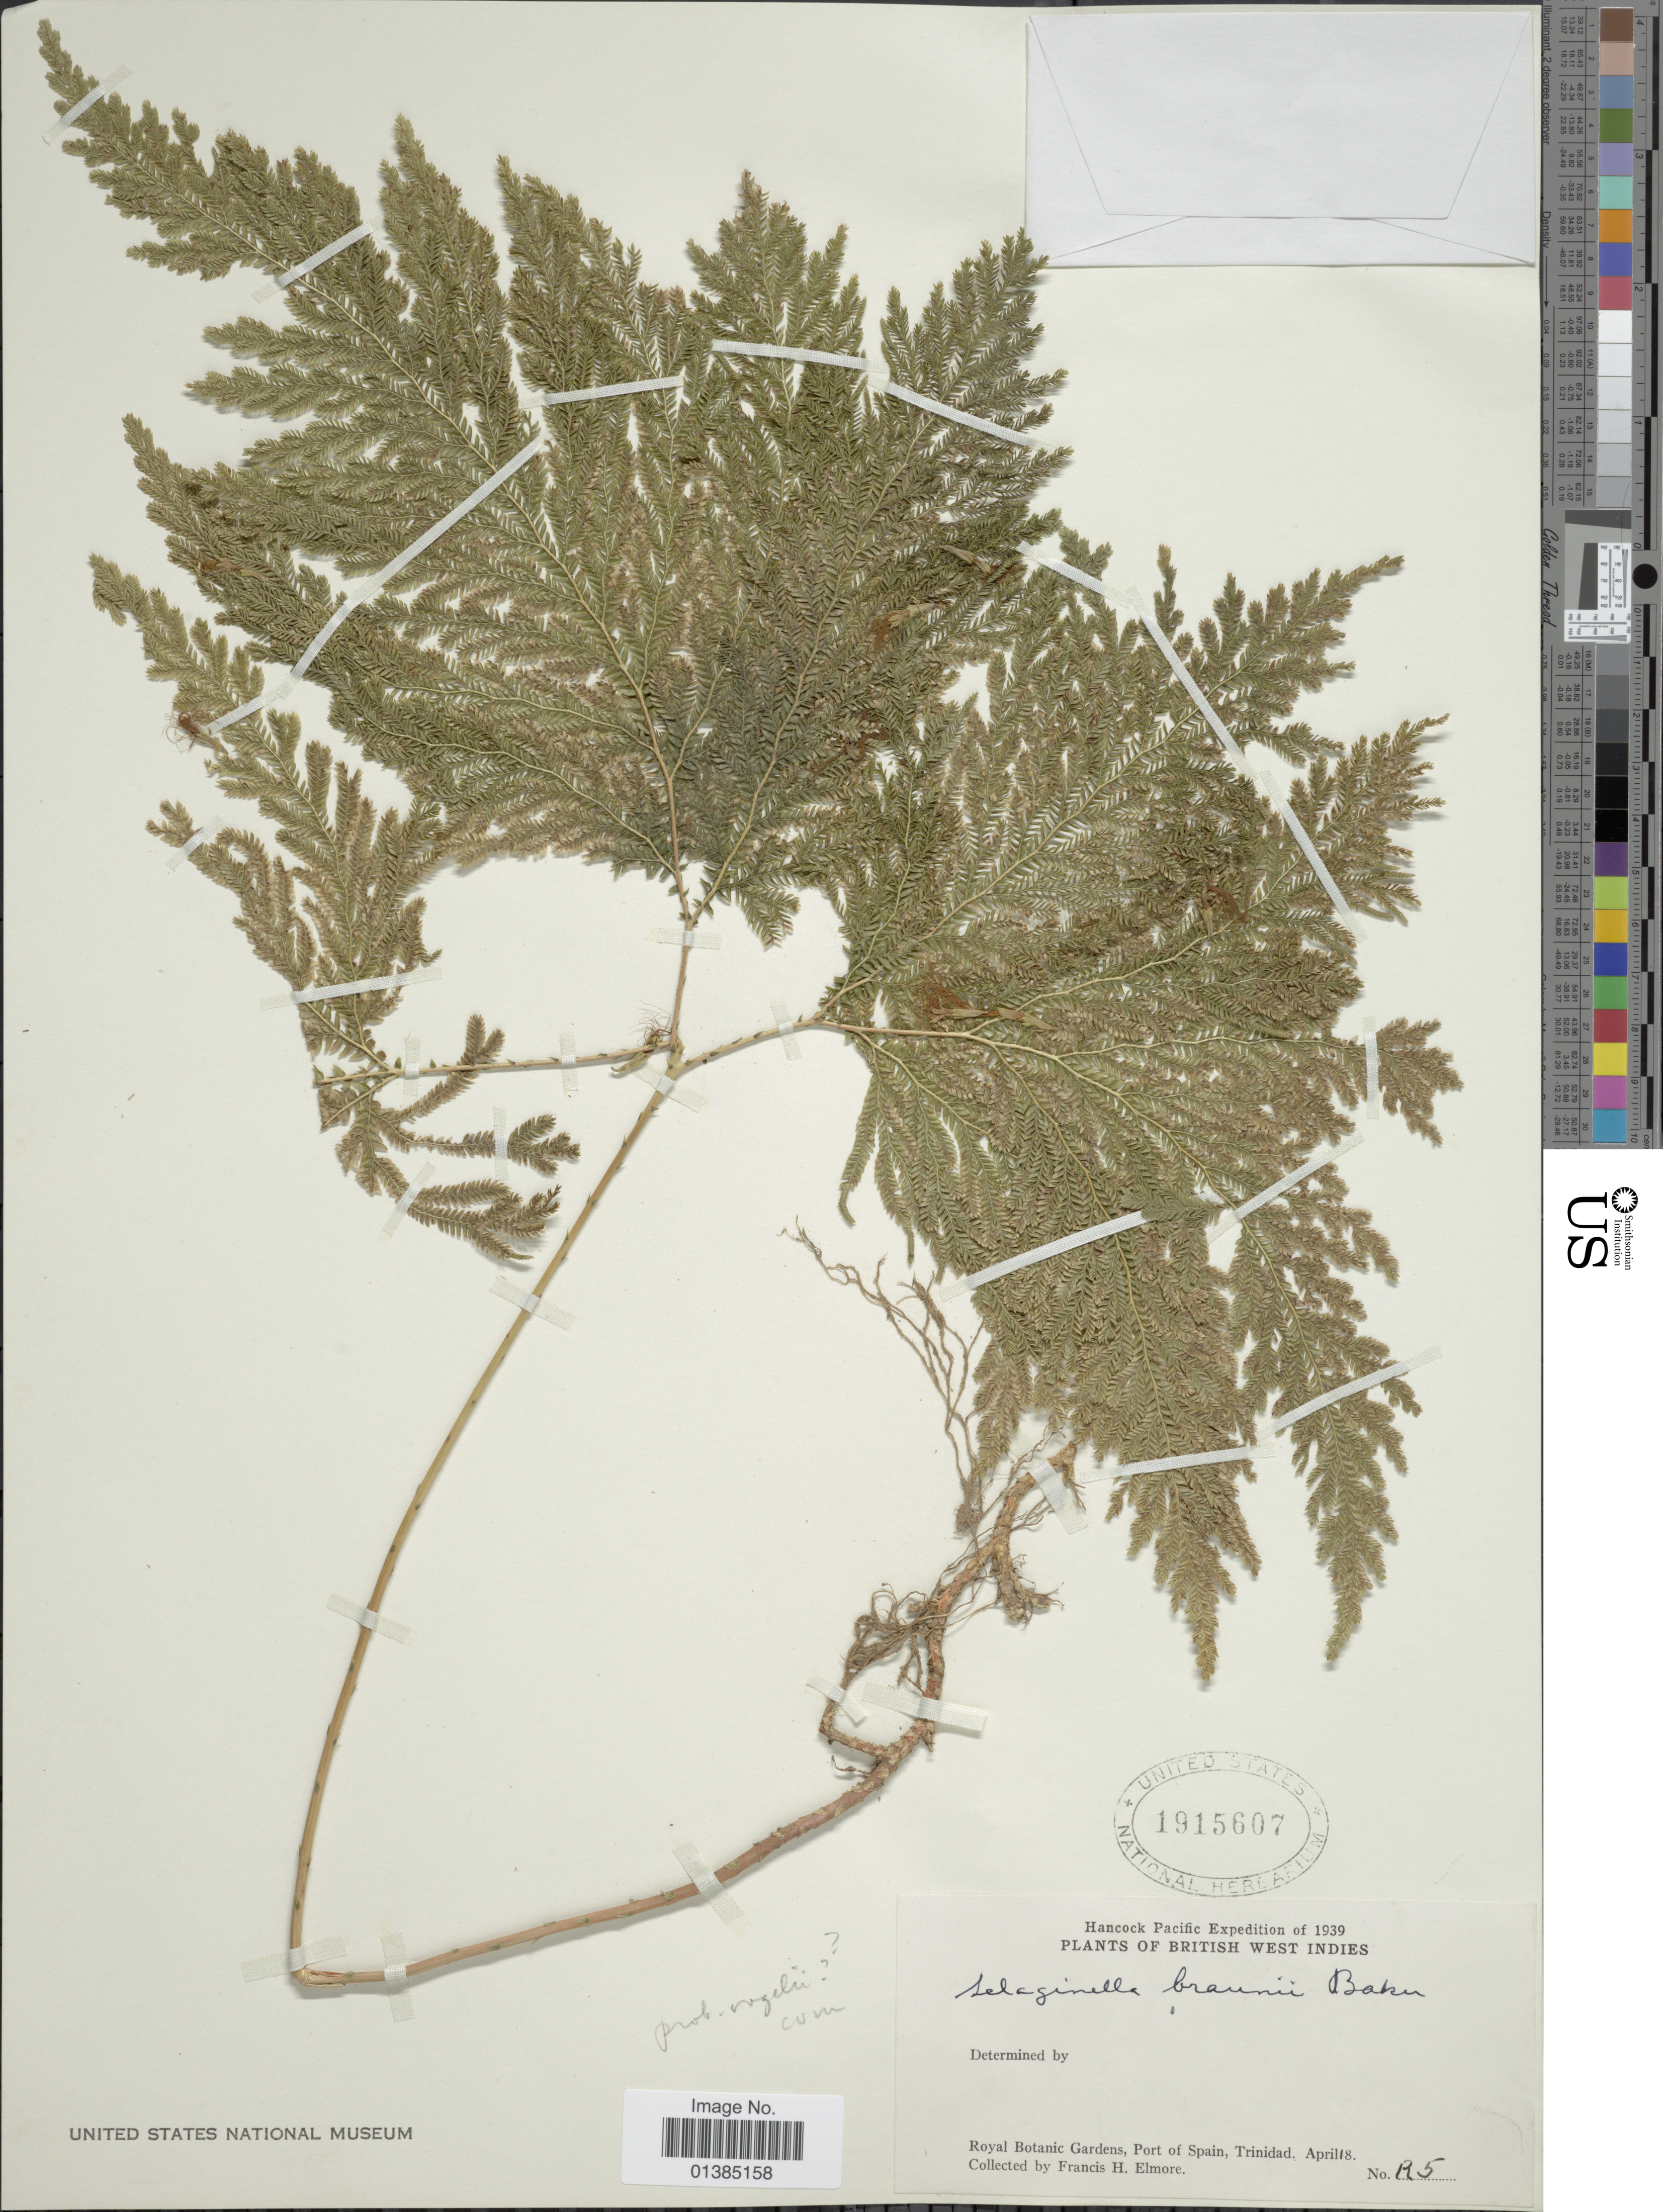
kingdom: Plantae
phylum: Tracheophyta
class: Lycopodiopsida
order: Selaginellales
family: Selaginellaceae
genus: Selaginella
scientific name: Selaginella vogelii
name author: Spring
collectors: F. H. Elmore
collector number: R5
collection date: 1939-04-18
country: Trinidad and Tobago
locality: British West Indies. Royal Botanic Gardens, Port of Spain, Trinidad.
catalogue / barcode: US 1915607